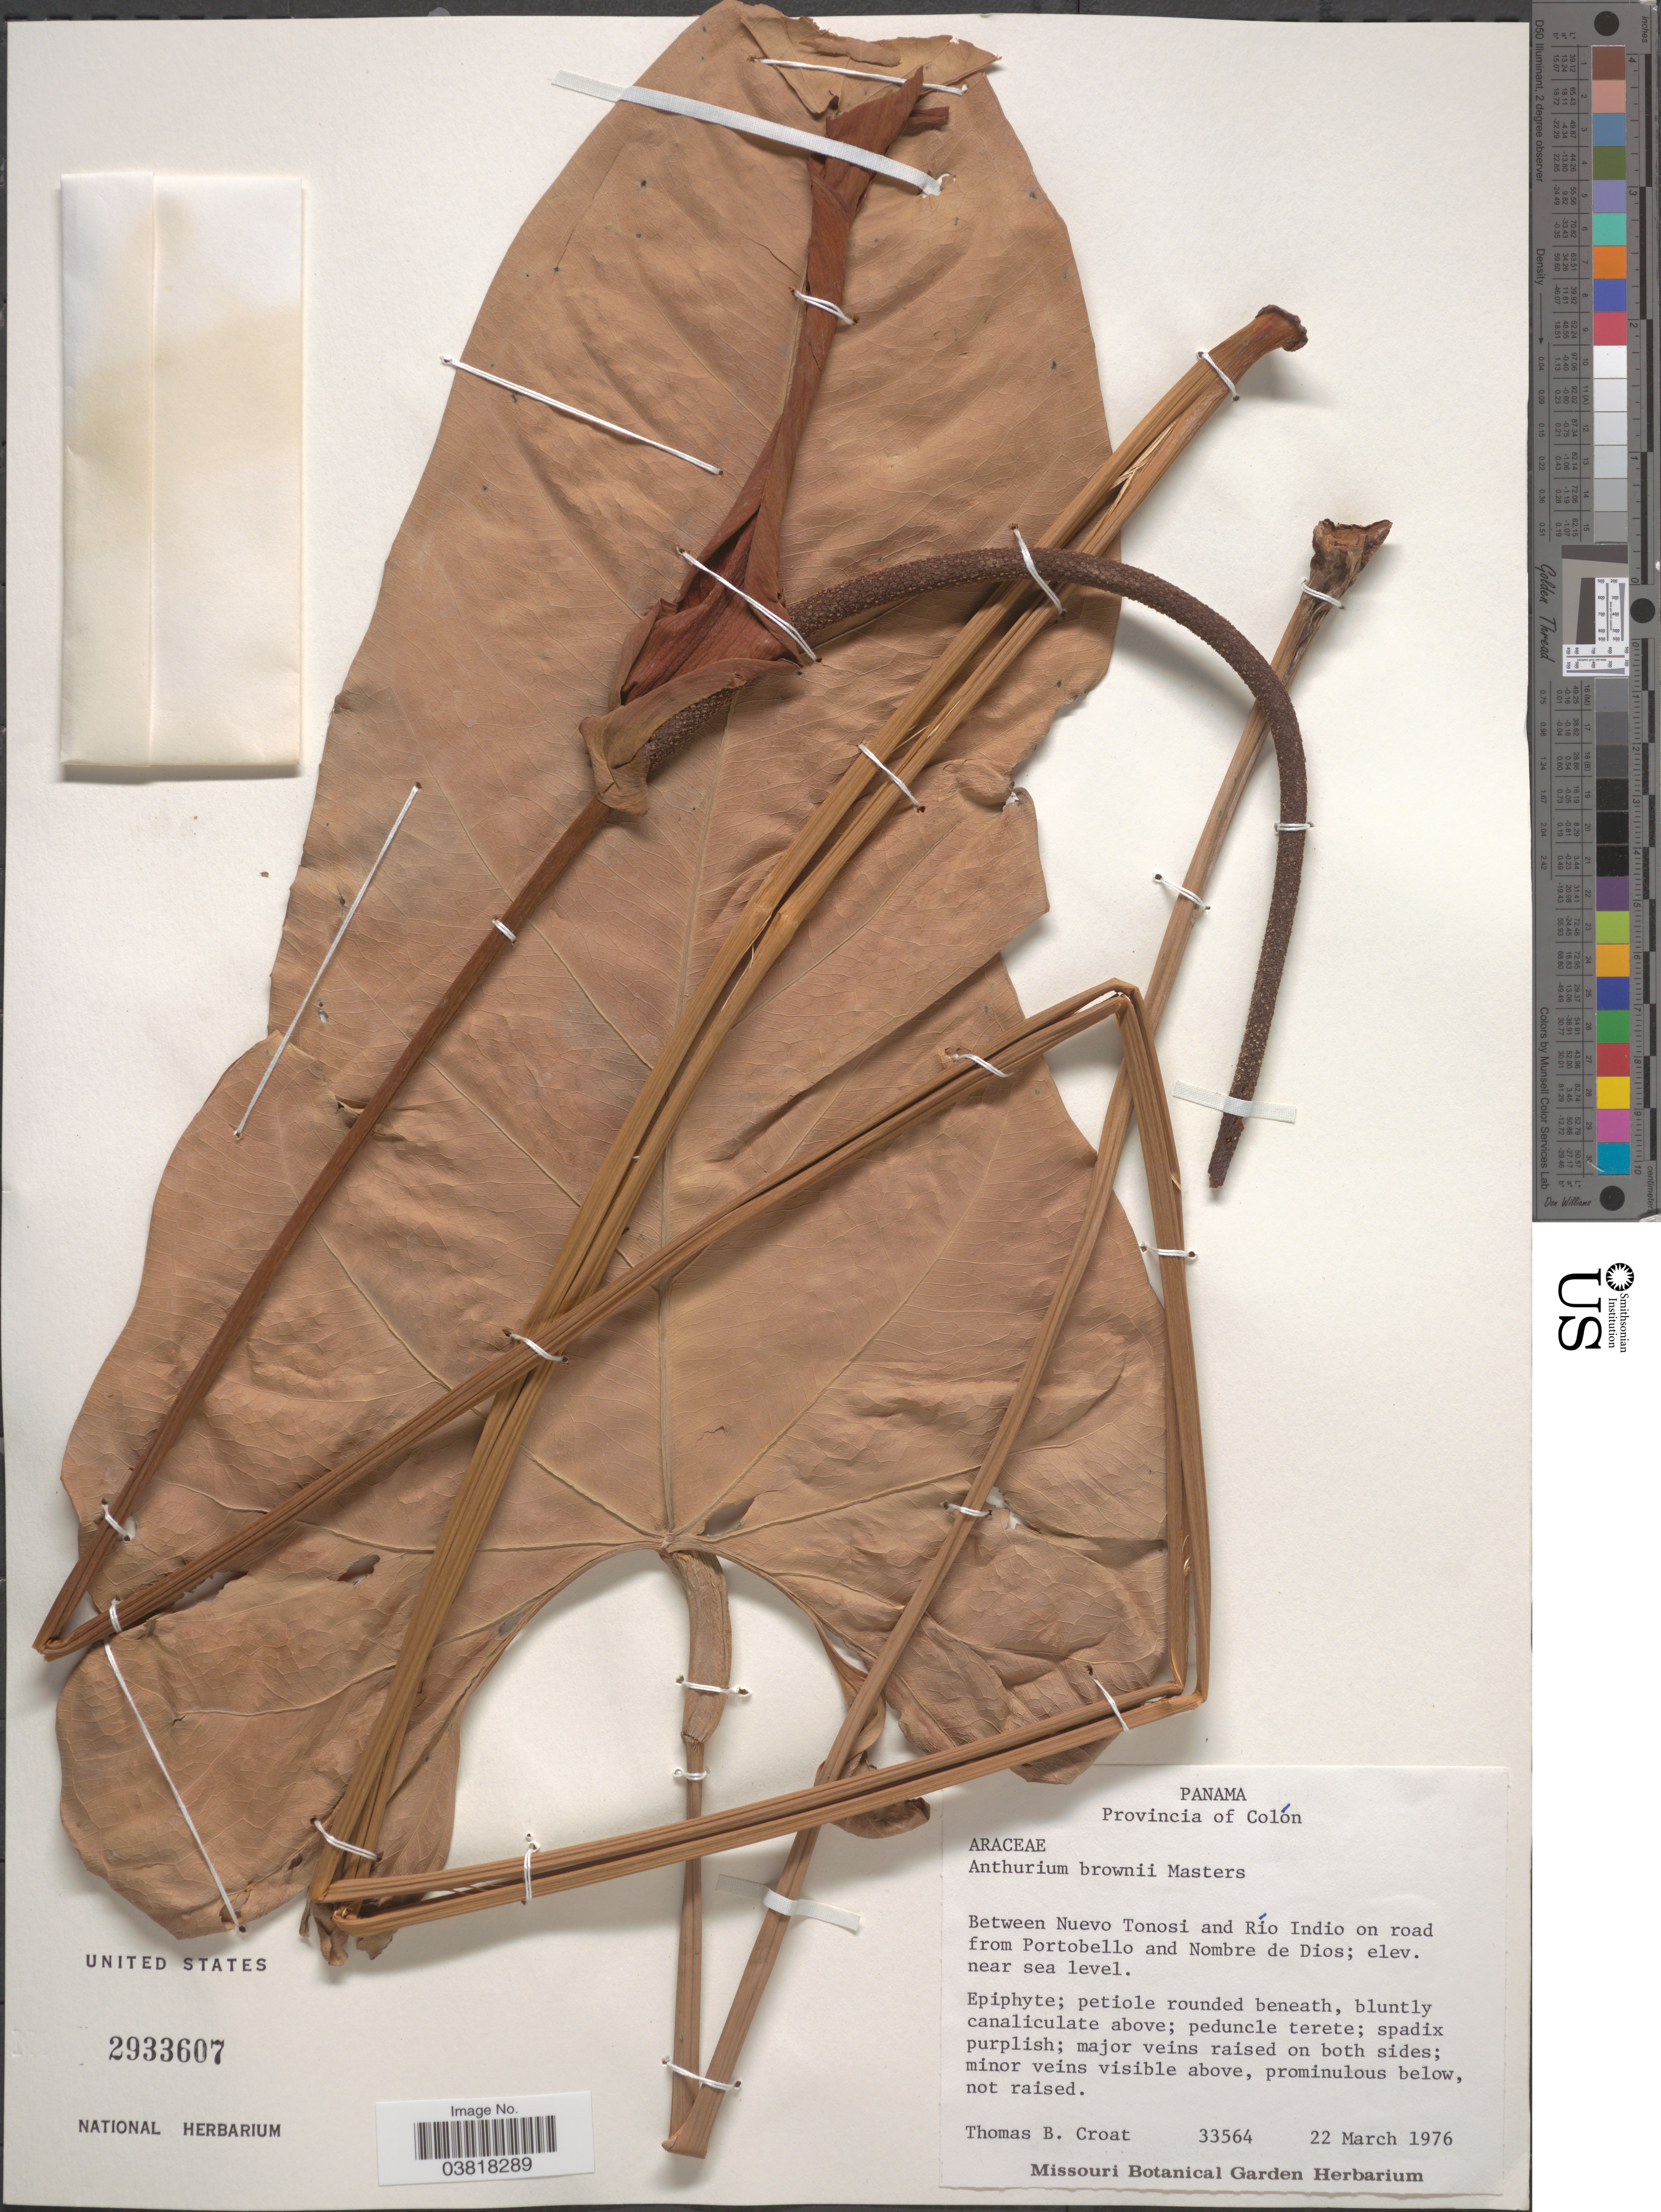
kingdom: Plantae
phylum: Tracheophyta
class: Liliopsida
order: Alismatales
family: Araceae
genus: Anthurium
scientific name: Anthurium brownii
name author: Mast.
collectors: T. B. Croat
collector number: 33564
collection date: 1976-03-22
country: Panama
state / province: Colón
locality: Between Nuevo Tonosi and Río Indio on road from Portobello and Nombre de Dios.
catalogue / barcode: US 2933607